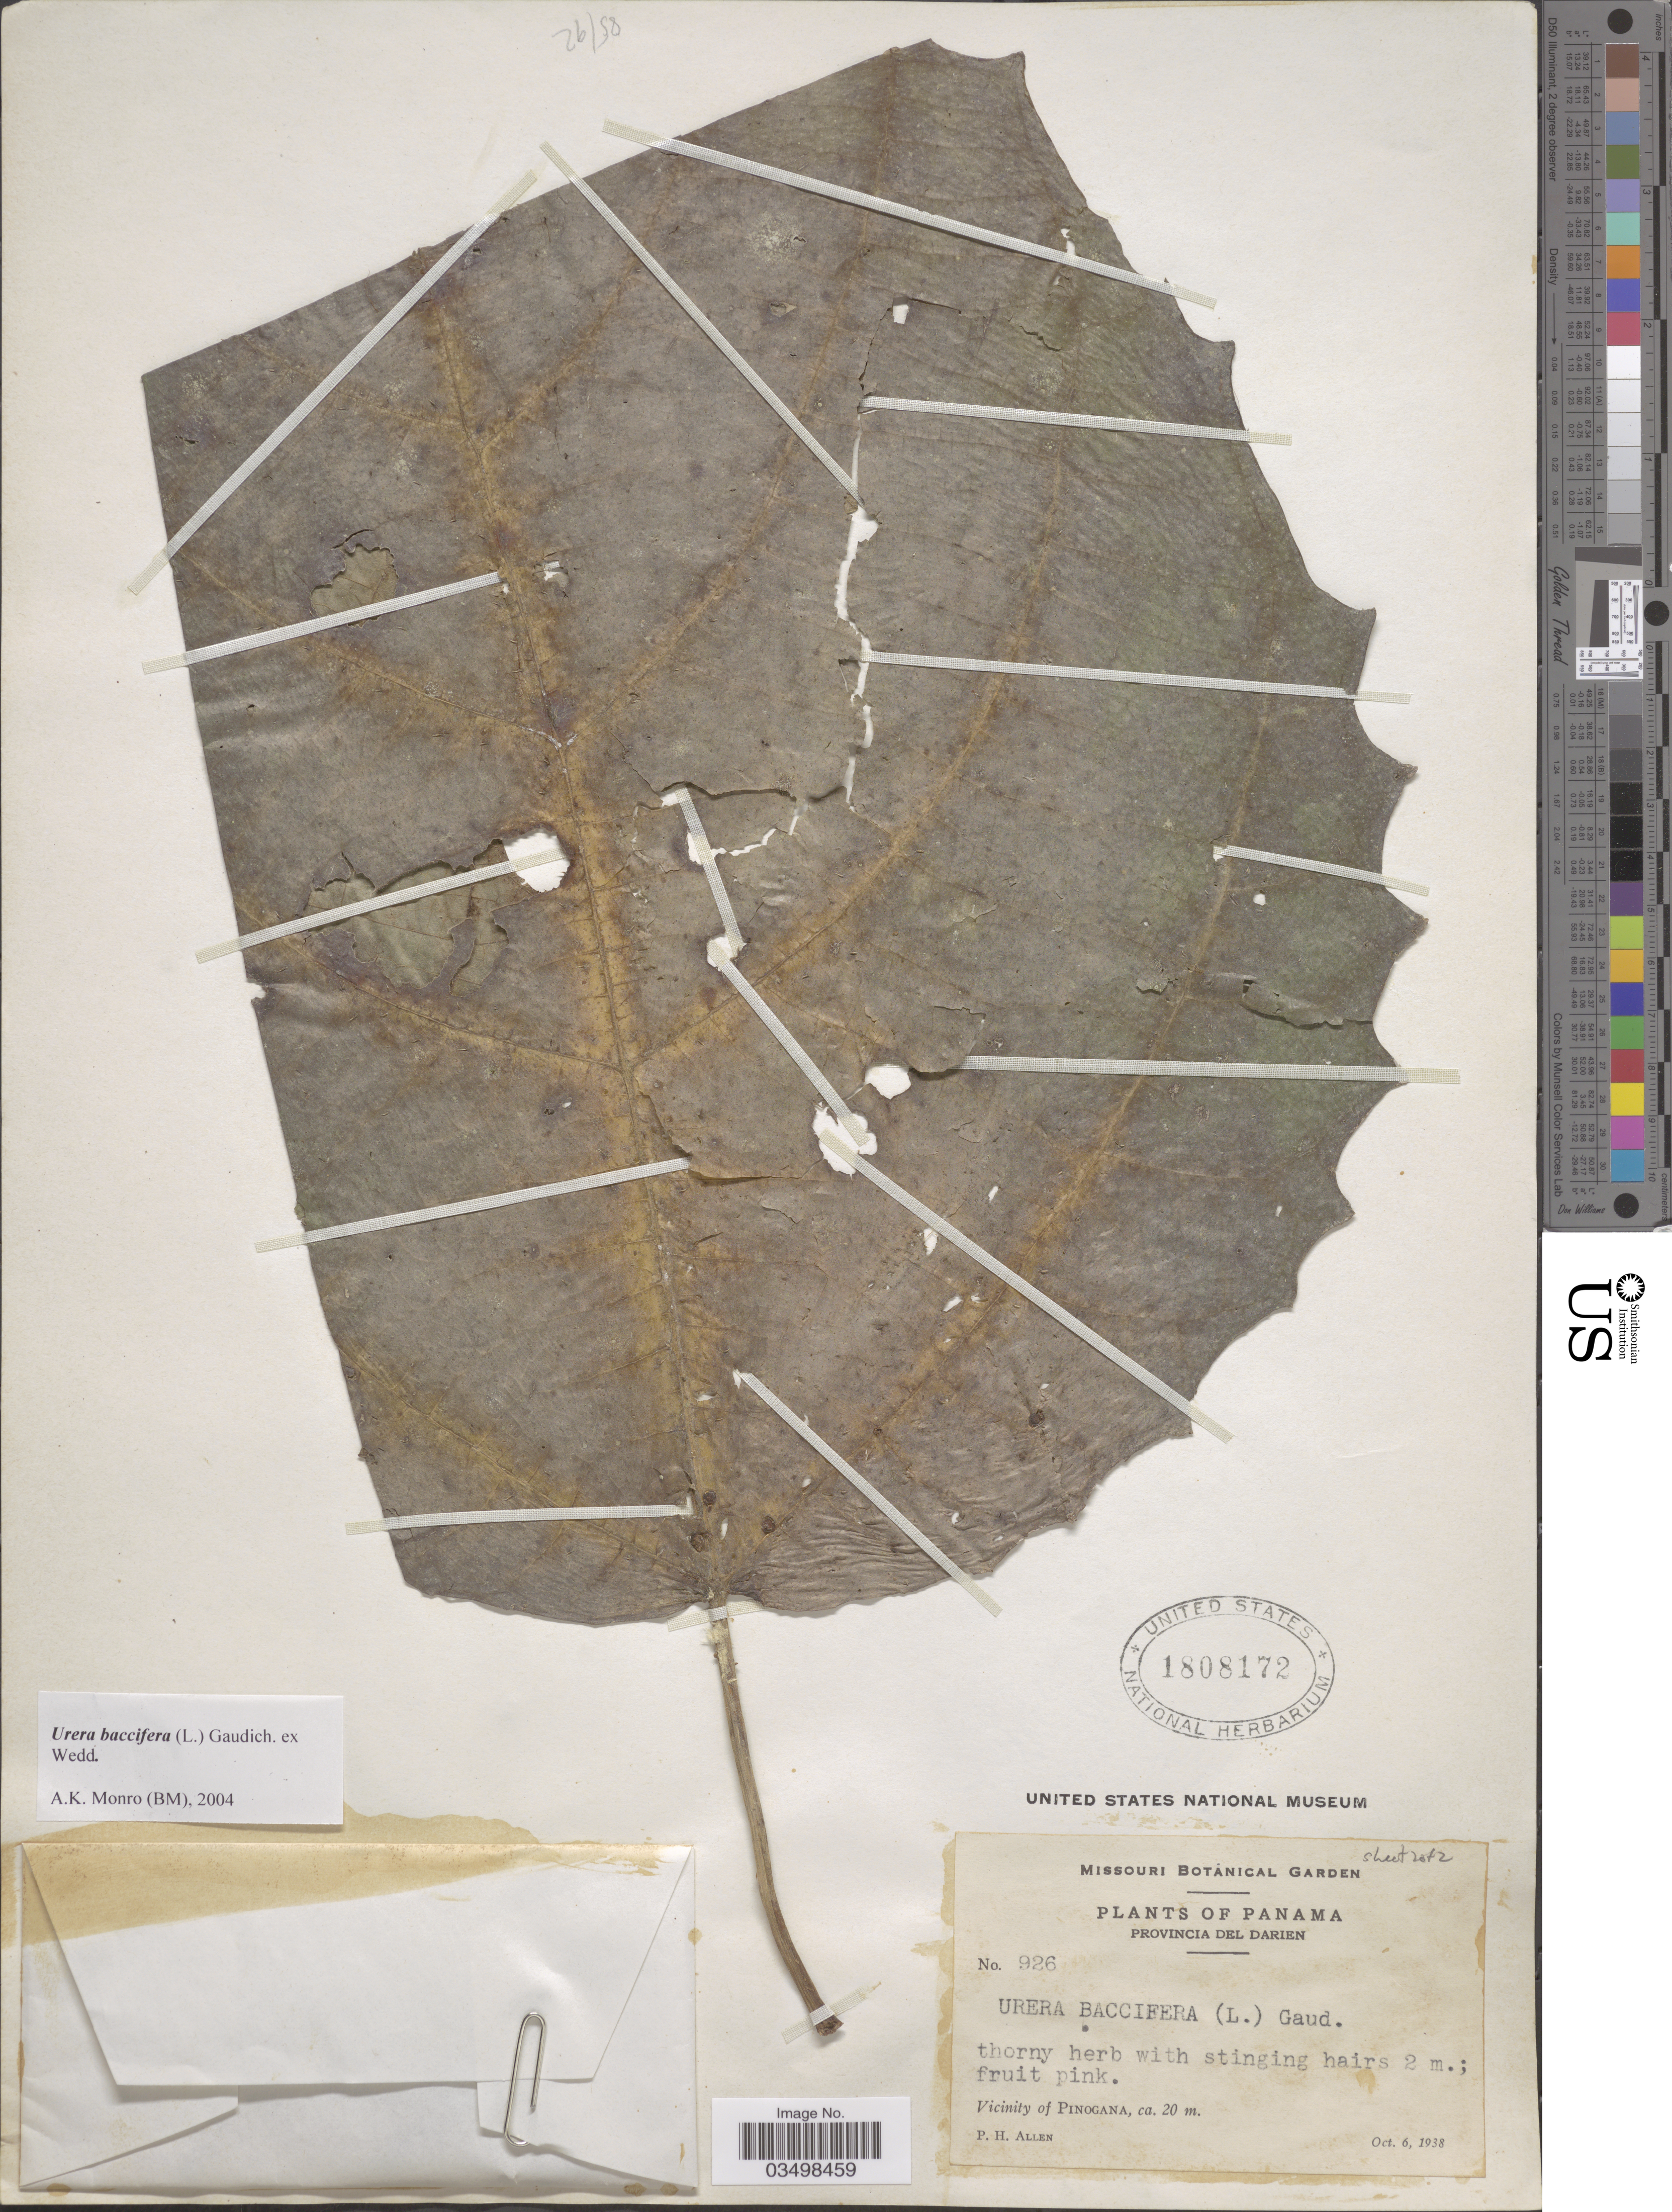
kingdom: Plantae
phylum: Tracheophyta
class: Magnoliopsida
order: Rosales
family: Urticaceae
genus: Urera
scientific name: Urera baccifera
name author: (L.) Gaudich. ex Wedd.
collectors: P. H. Allen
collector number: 926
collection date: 1938-10-06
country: Panama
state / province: Darien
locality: Provincia Del Darien. Vicinity of Pinogana.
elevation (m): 20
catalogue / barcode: US 1808172